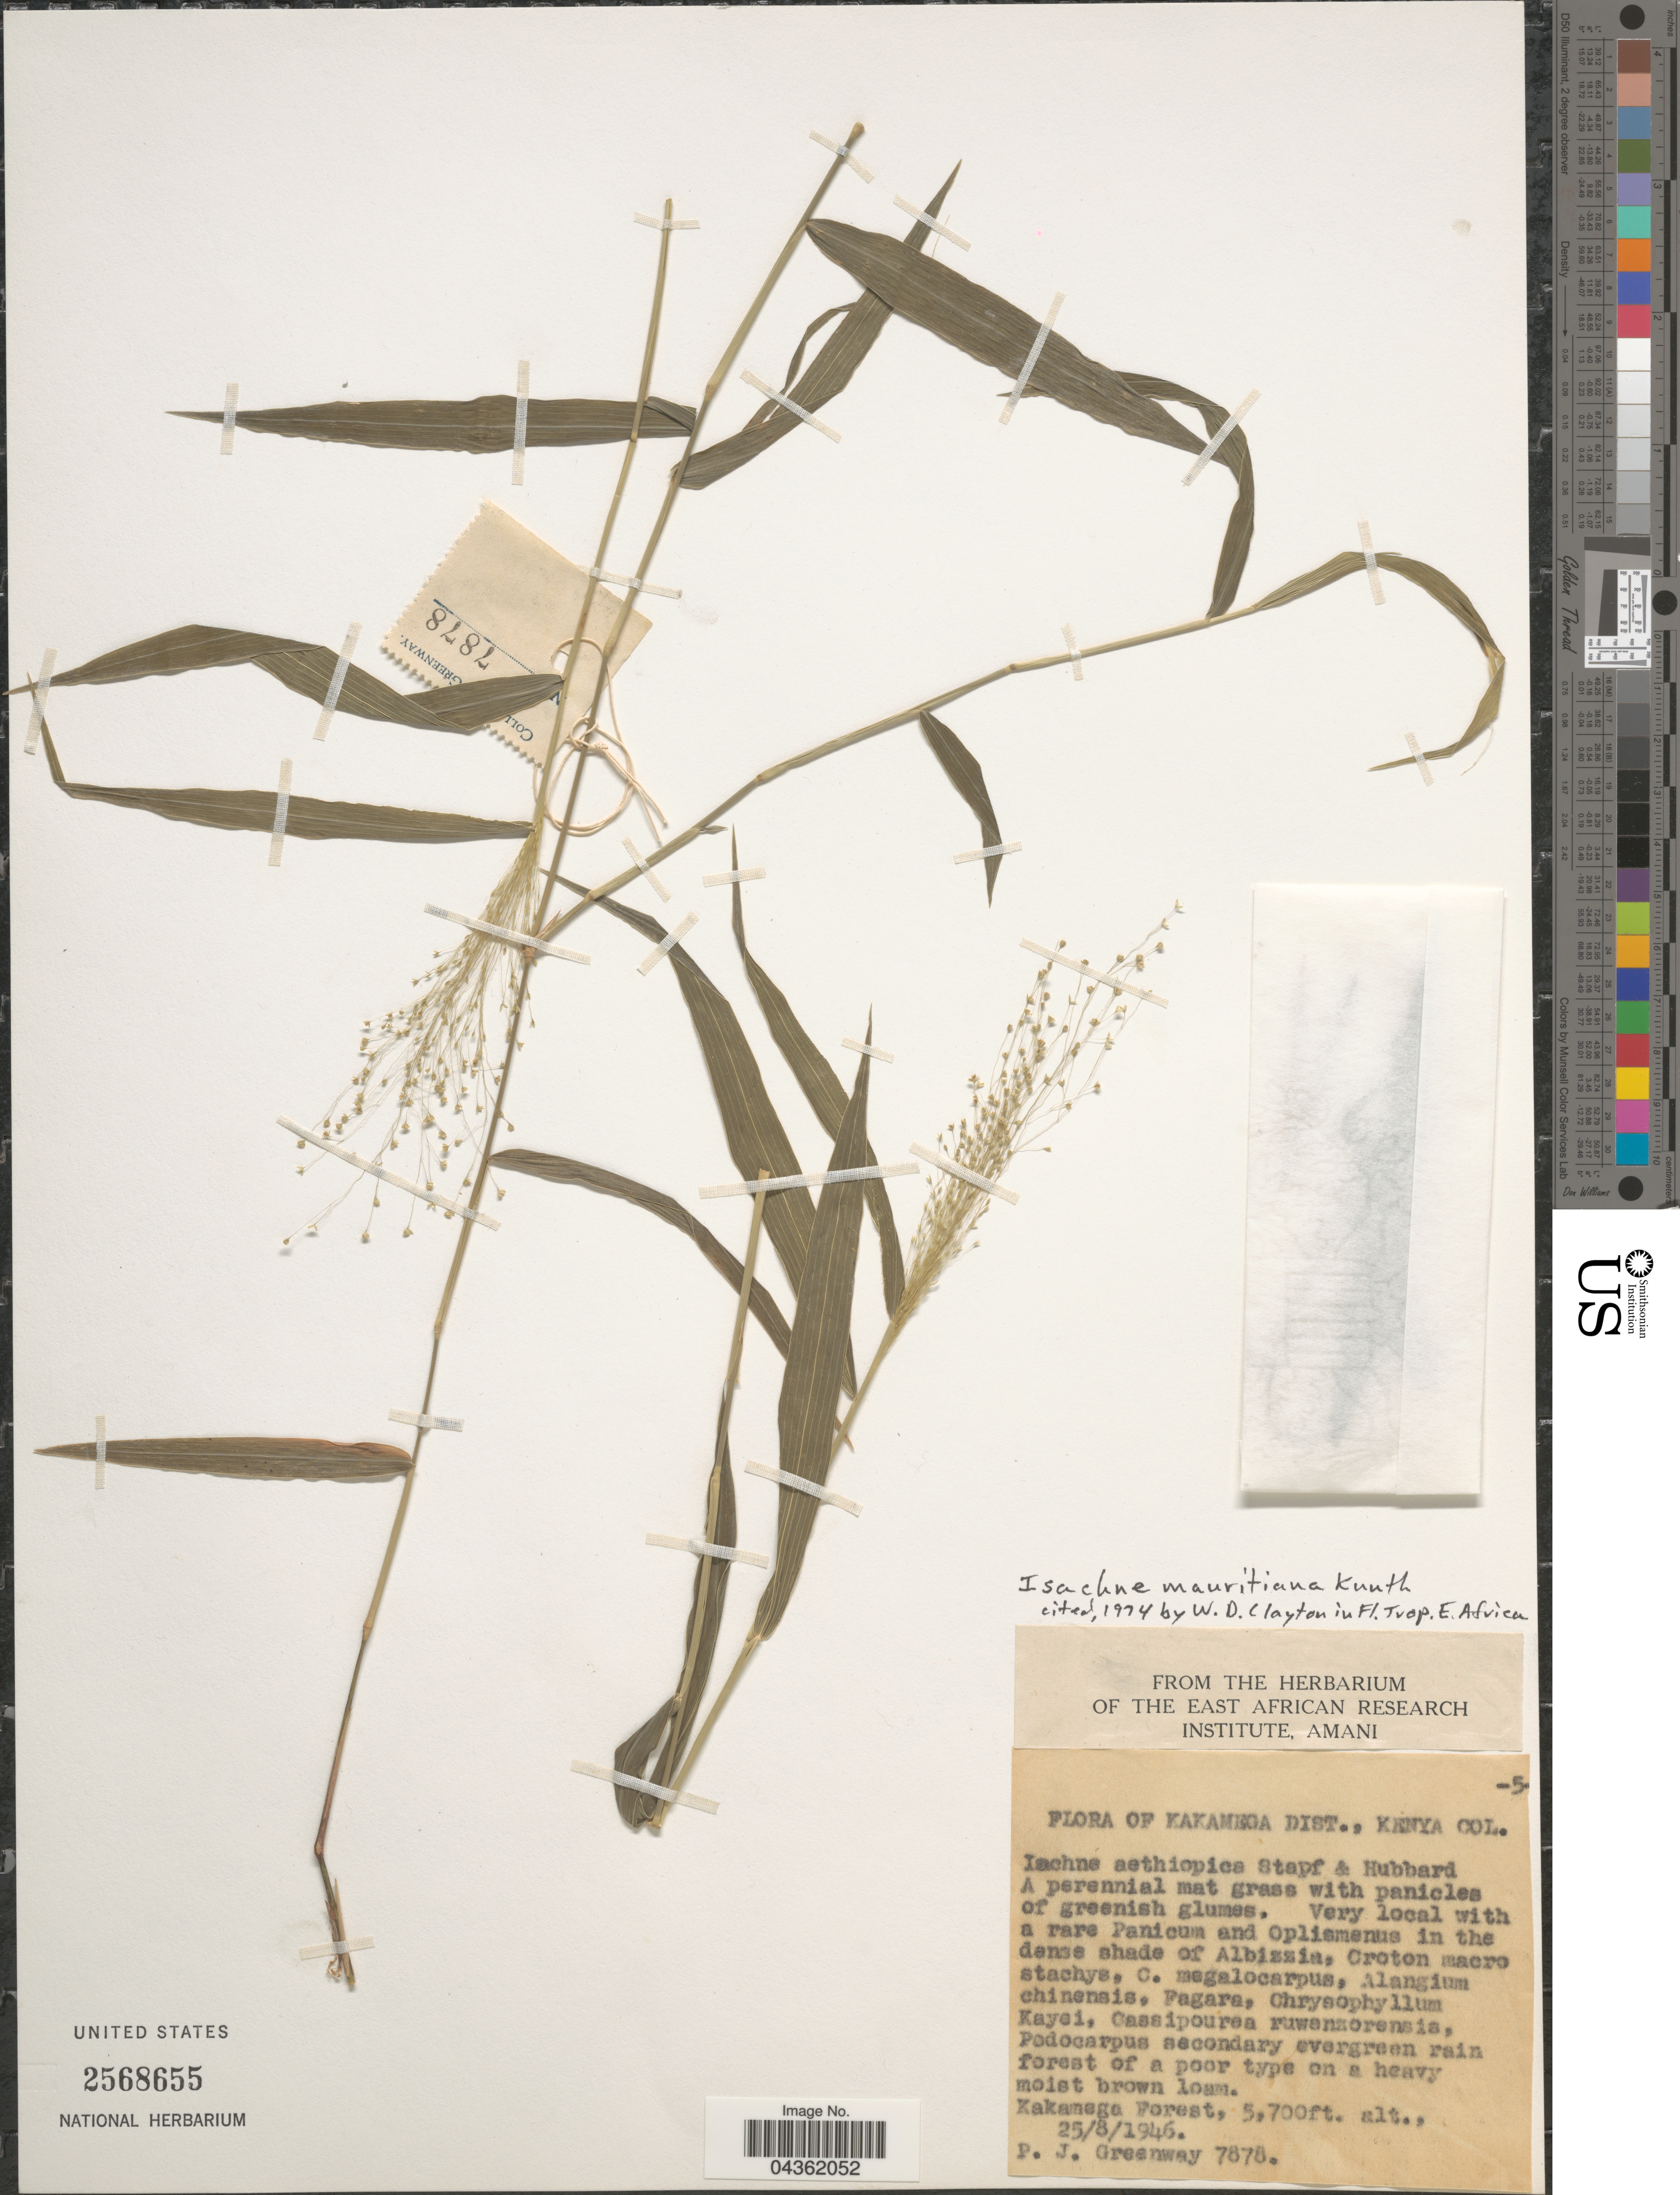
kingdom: Plantae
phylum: Tracheophyta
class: Liliopsida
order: Poales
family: Poaceae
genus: Isachne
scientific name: Isachne mauritiana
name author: Kunth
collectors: P. J. Greenway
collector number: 7878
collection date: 1946-08-25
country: Kenya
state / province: Kakamega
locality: Kakamega Dist., Kenya Col. Kakamega Forest.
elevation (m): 1737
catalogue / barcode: US 2568655